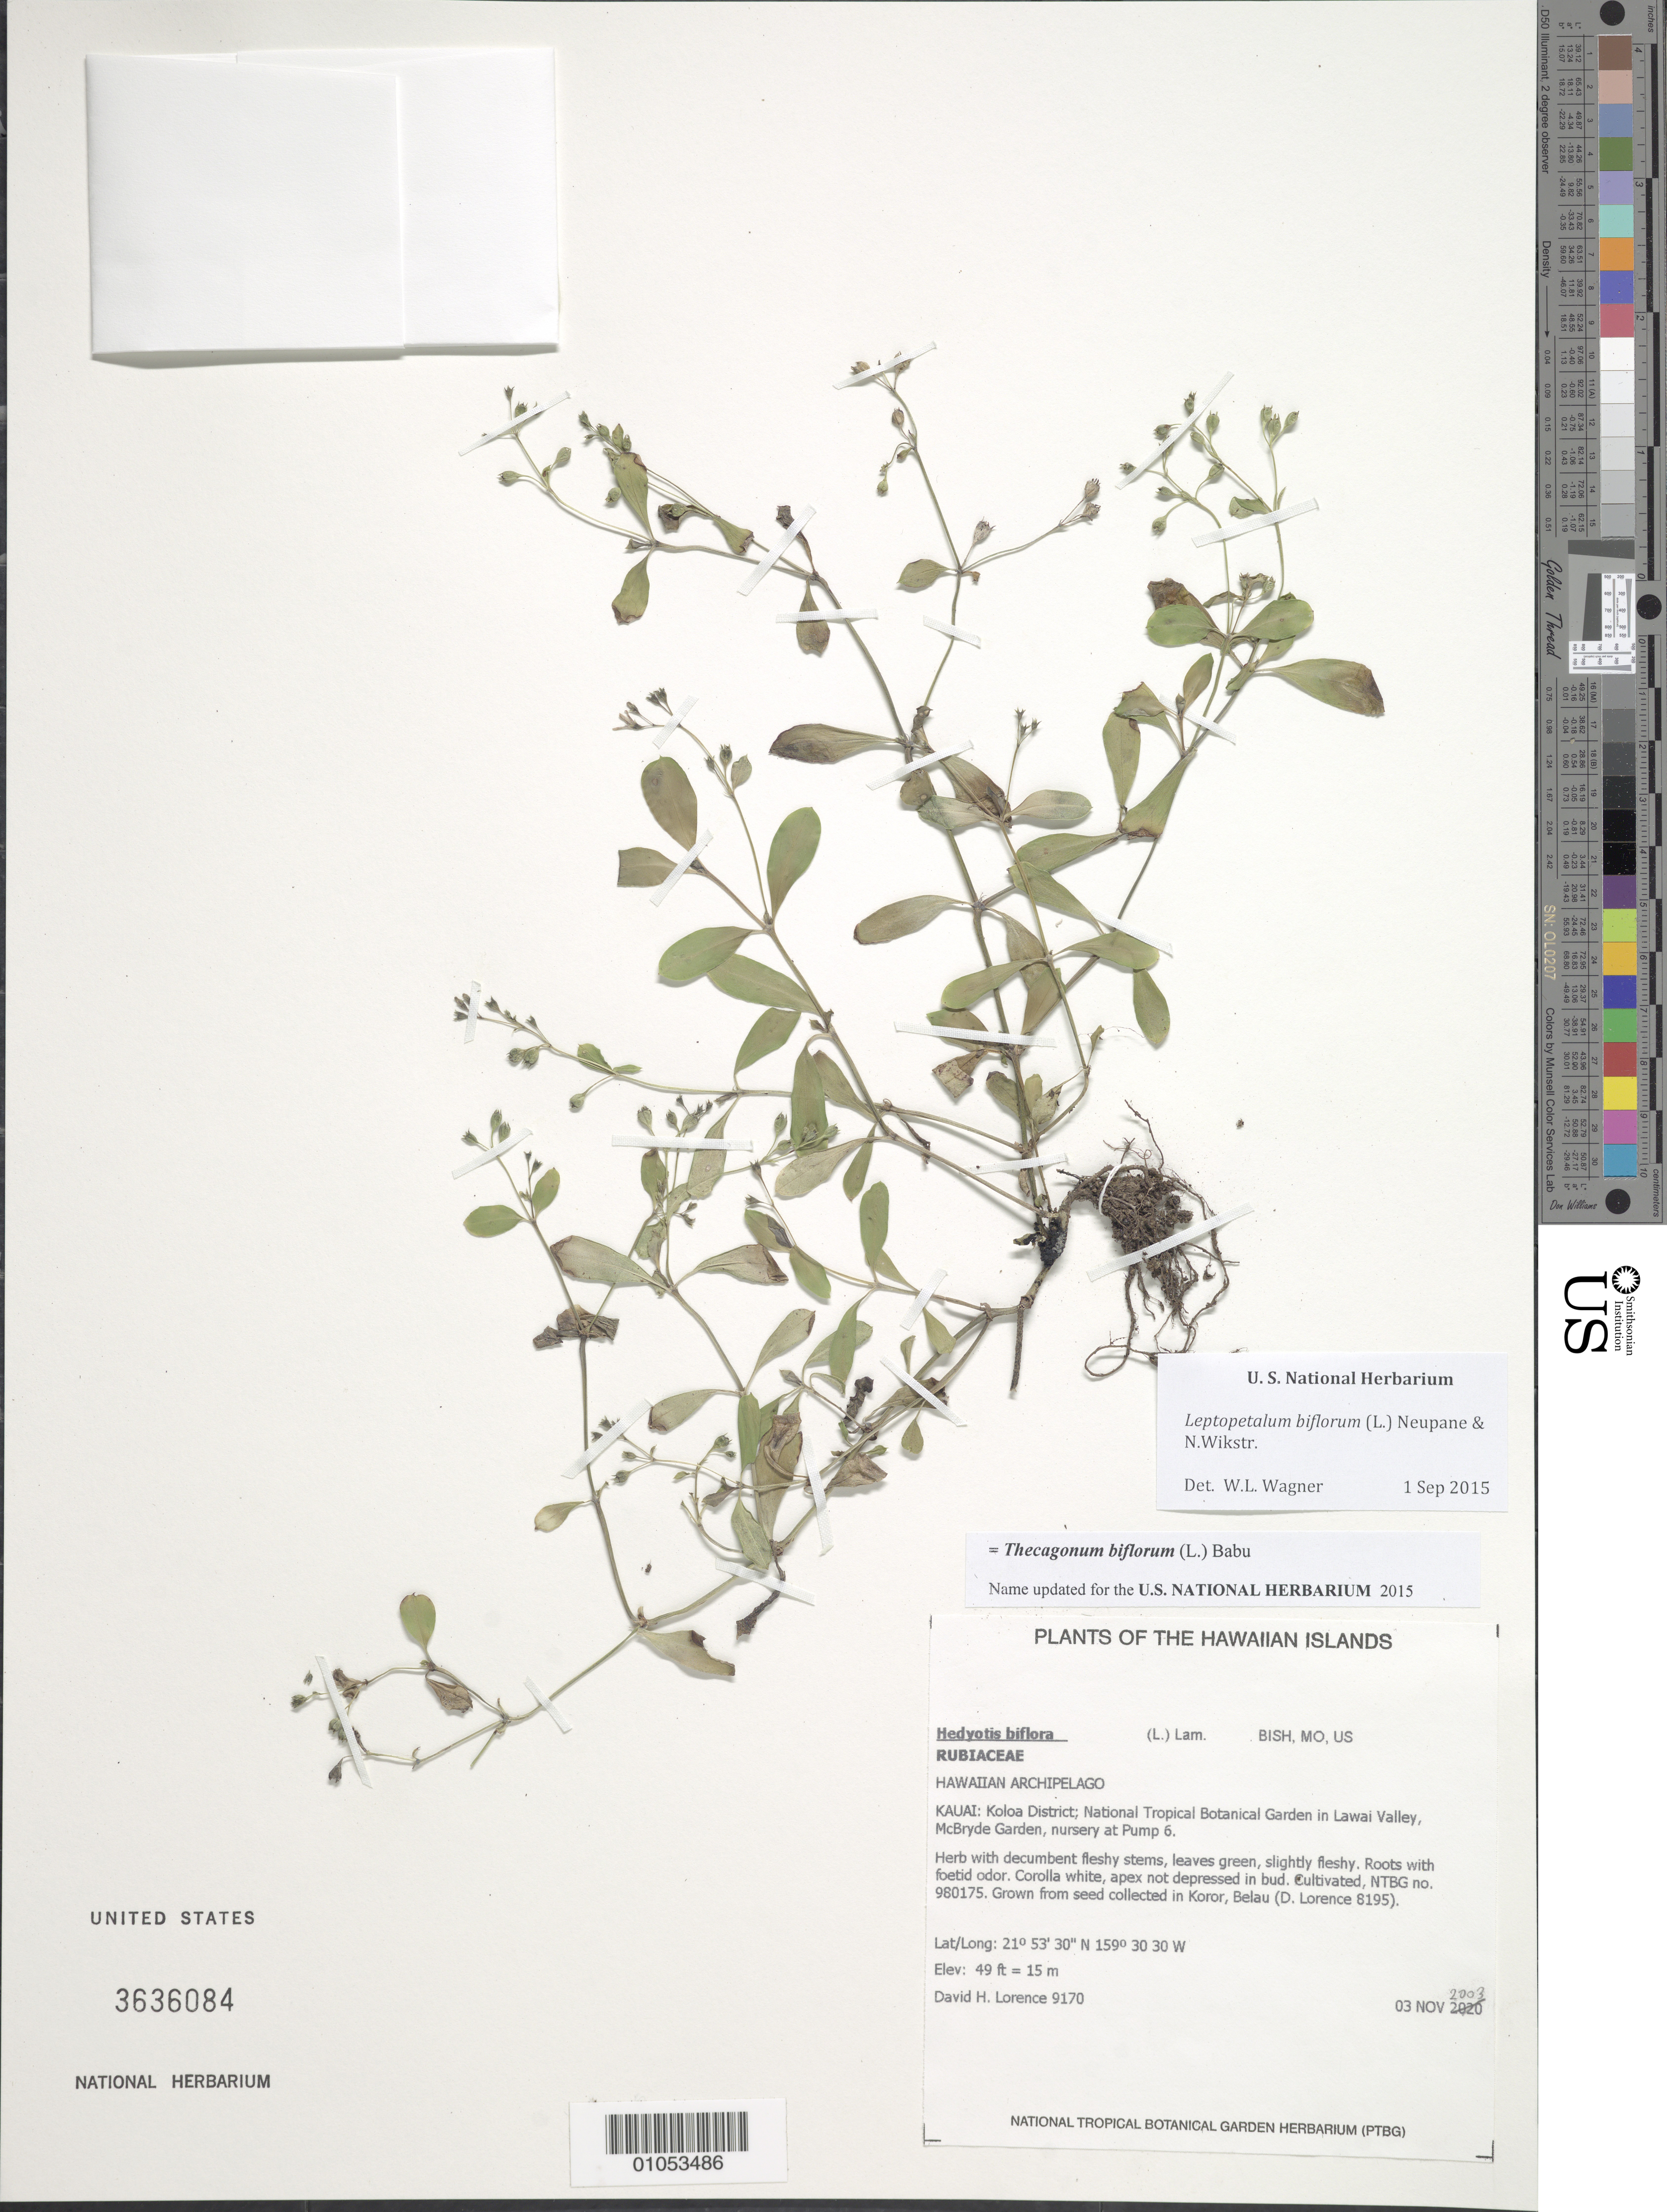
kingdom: Plantae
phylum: Tracheophyta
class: Magnoliopsida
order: Gentianales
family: Rubiaceae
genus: Leptopetalum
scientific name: Leptopetalum biflorum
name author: (L.) Neupane & N. Wikstr.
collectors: D. Lorence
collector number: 9170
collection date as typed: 3 Nov 2003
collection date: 2003-11-03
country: United States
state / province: Hawaii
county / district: Kauai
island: Kaua'i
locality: Koloa District, National Tropical Botanical Garden in Lawai Valley, McBryde Garden, nursery at Pump 6.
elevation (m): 15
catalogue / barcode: US 3636084